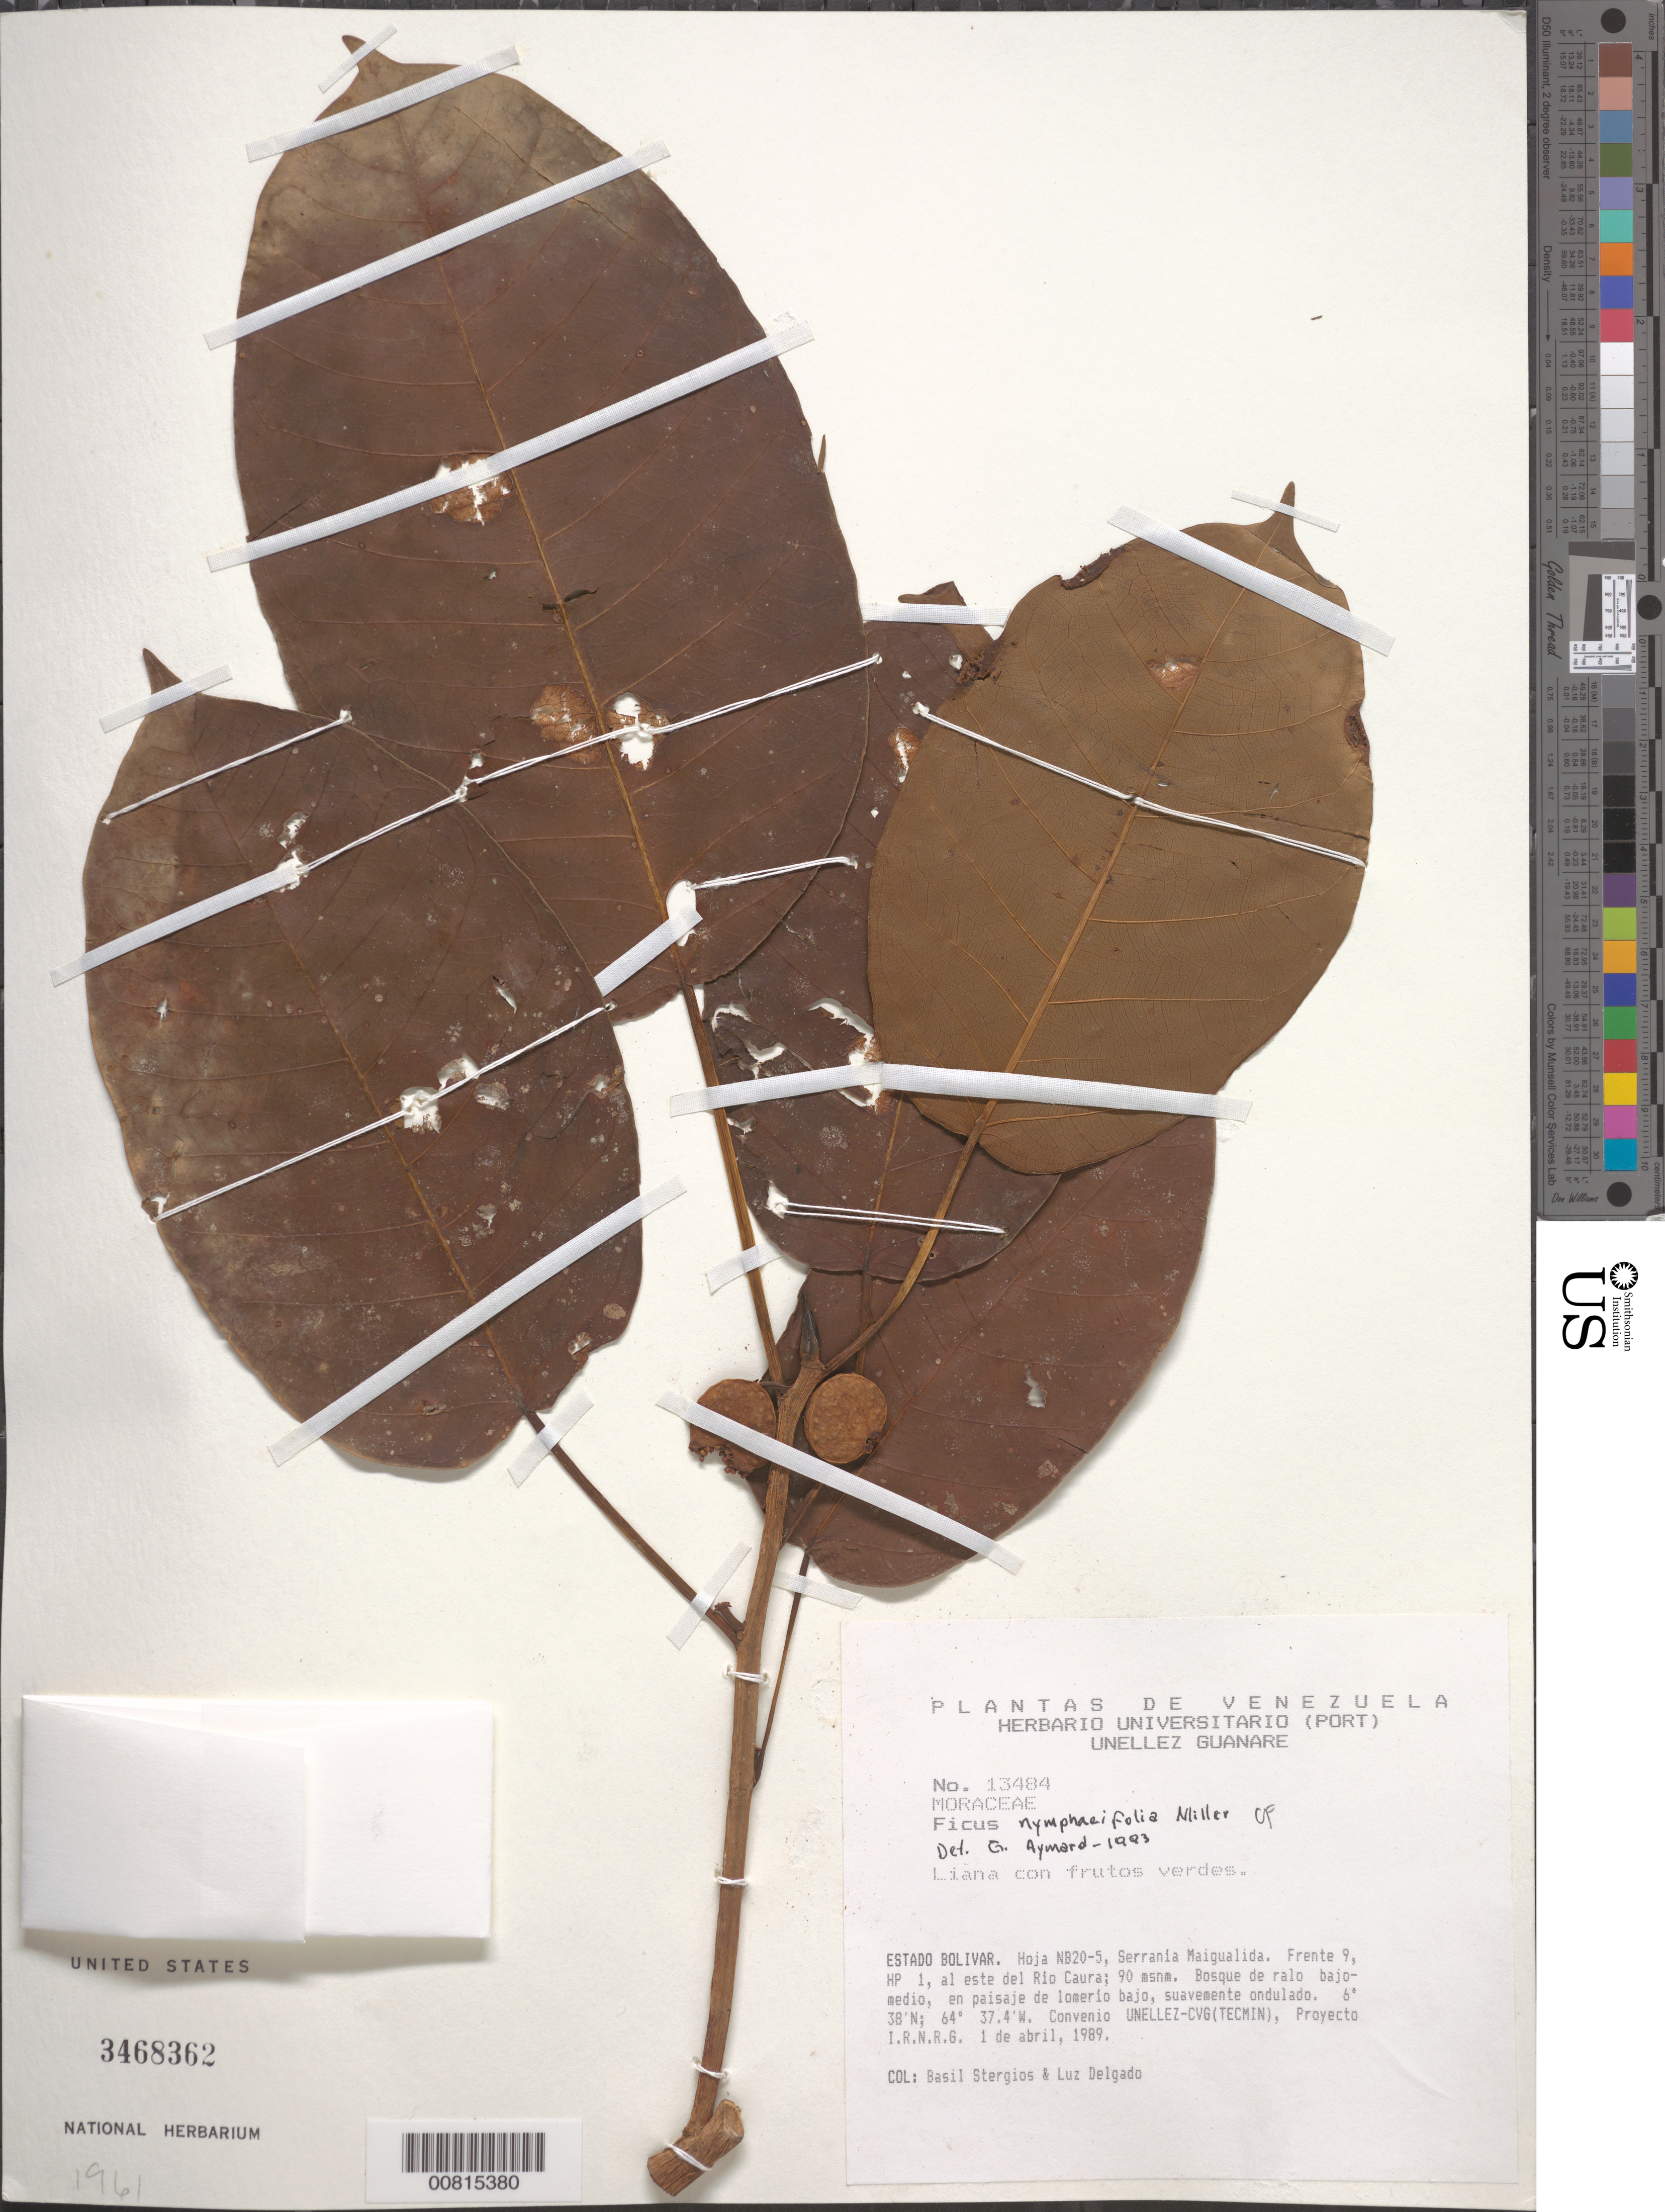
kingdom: Plantae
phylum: Tracheophyta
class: Magnoliopsida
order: Rosales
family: Moraceae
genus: Ficus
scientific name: Ficus nymphaeifolia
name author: Mill.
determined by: Aymard C., G. A., (PORT), Univ. Nac. Exp. de los Llanos Ezequiel Zamora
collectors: B. G. Stergios & L. Delgado V.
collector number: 13484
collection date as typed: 1-Apr-89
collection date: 1989-04-01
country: Venezuela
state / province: Bolívar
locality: Serrania Maigualida, E del río Caura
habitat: Bosque de ralo bajo medio, en paisaje de lomerio bajo, suavemente ondulado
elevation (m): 90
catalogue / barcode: US 3468362